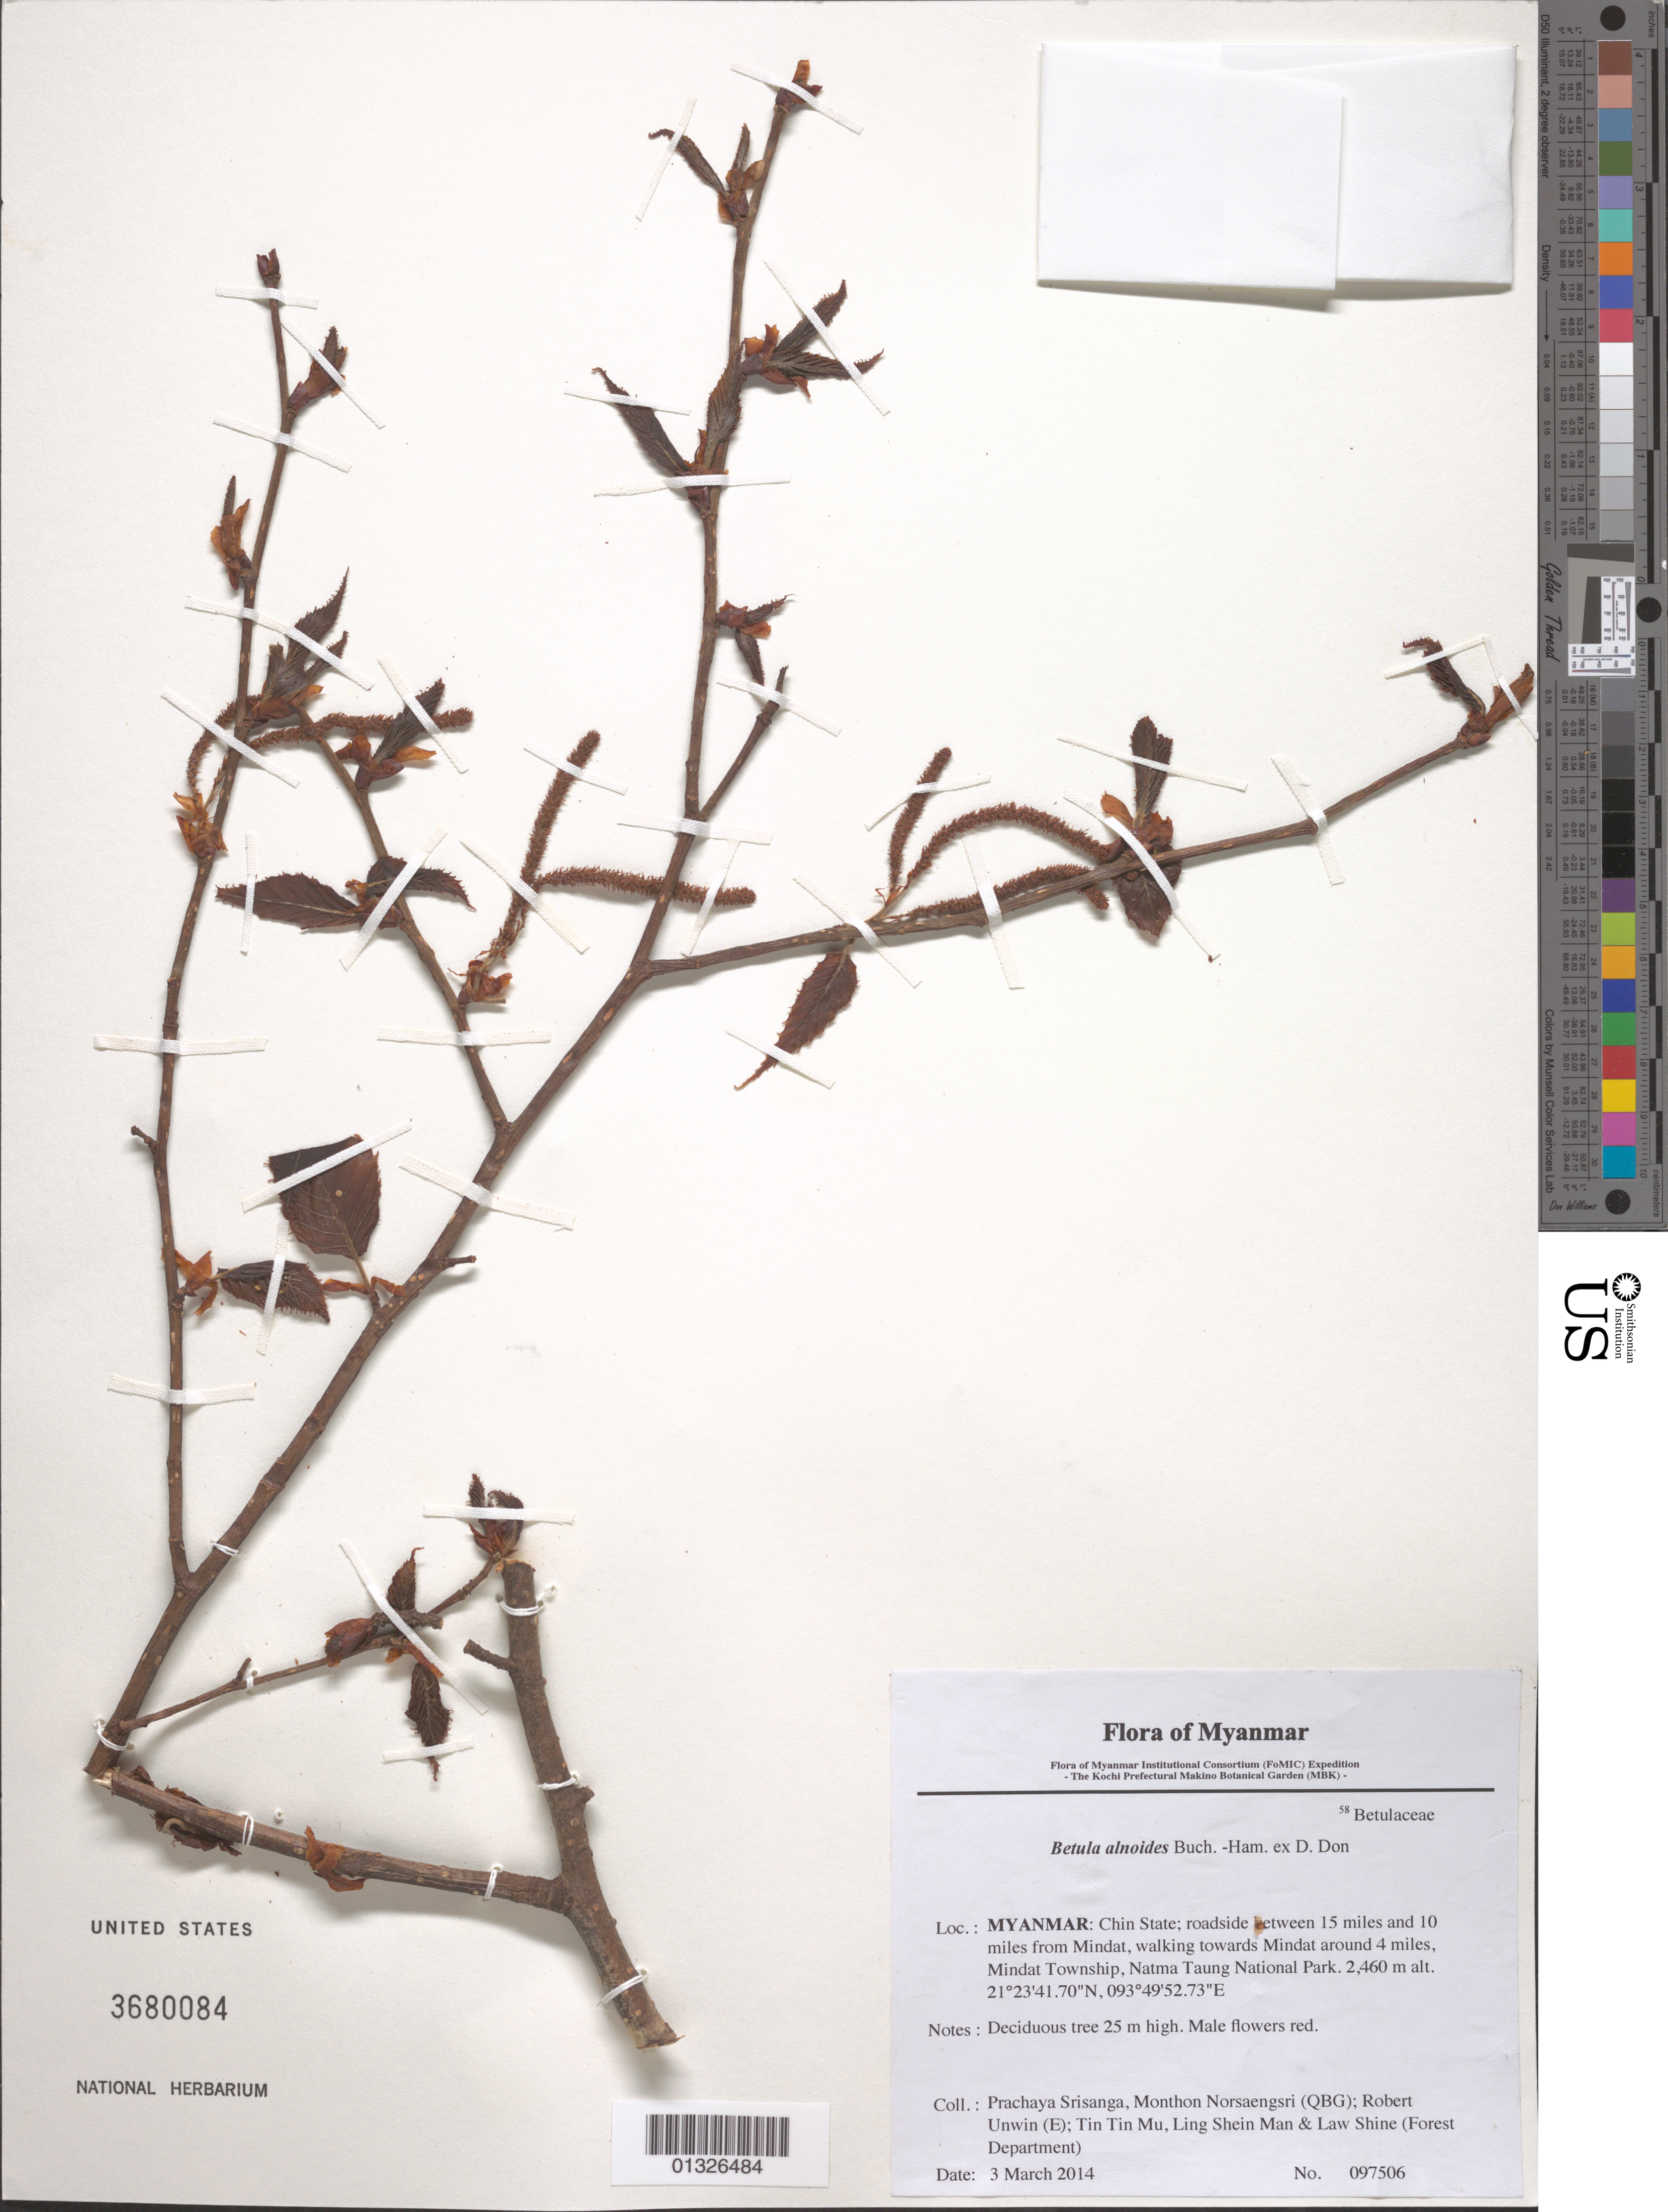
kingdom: Plantae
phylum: Tracheophyta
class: Magnoliopsida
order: Fagales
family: Betulaceae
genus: Betula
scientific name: Betula alnoides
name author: Buch.-Ham. ex D. Don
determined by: Fujikawa, Kazumi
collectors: P. Srisanga, M. Norsaengsri, R. Unwin, Tin Tin Mu, Ling Shein Man & L. Shine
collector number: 97506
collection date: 2014-03-03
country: Myanmar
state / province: Chin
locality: Roadside between 15 miles and 10 miles from Mindat, walking towards Mindat around 4 miles, Mindat Township, Natma Taung National Park.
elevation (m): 2460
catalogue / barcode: US 3680084